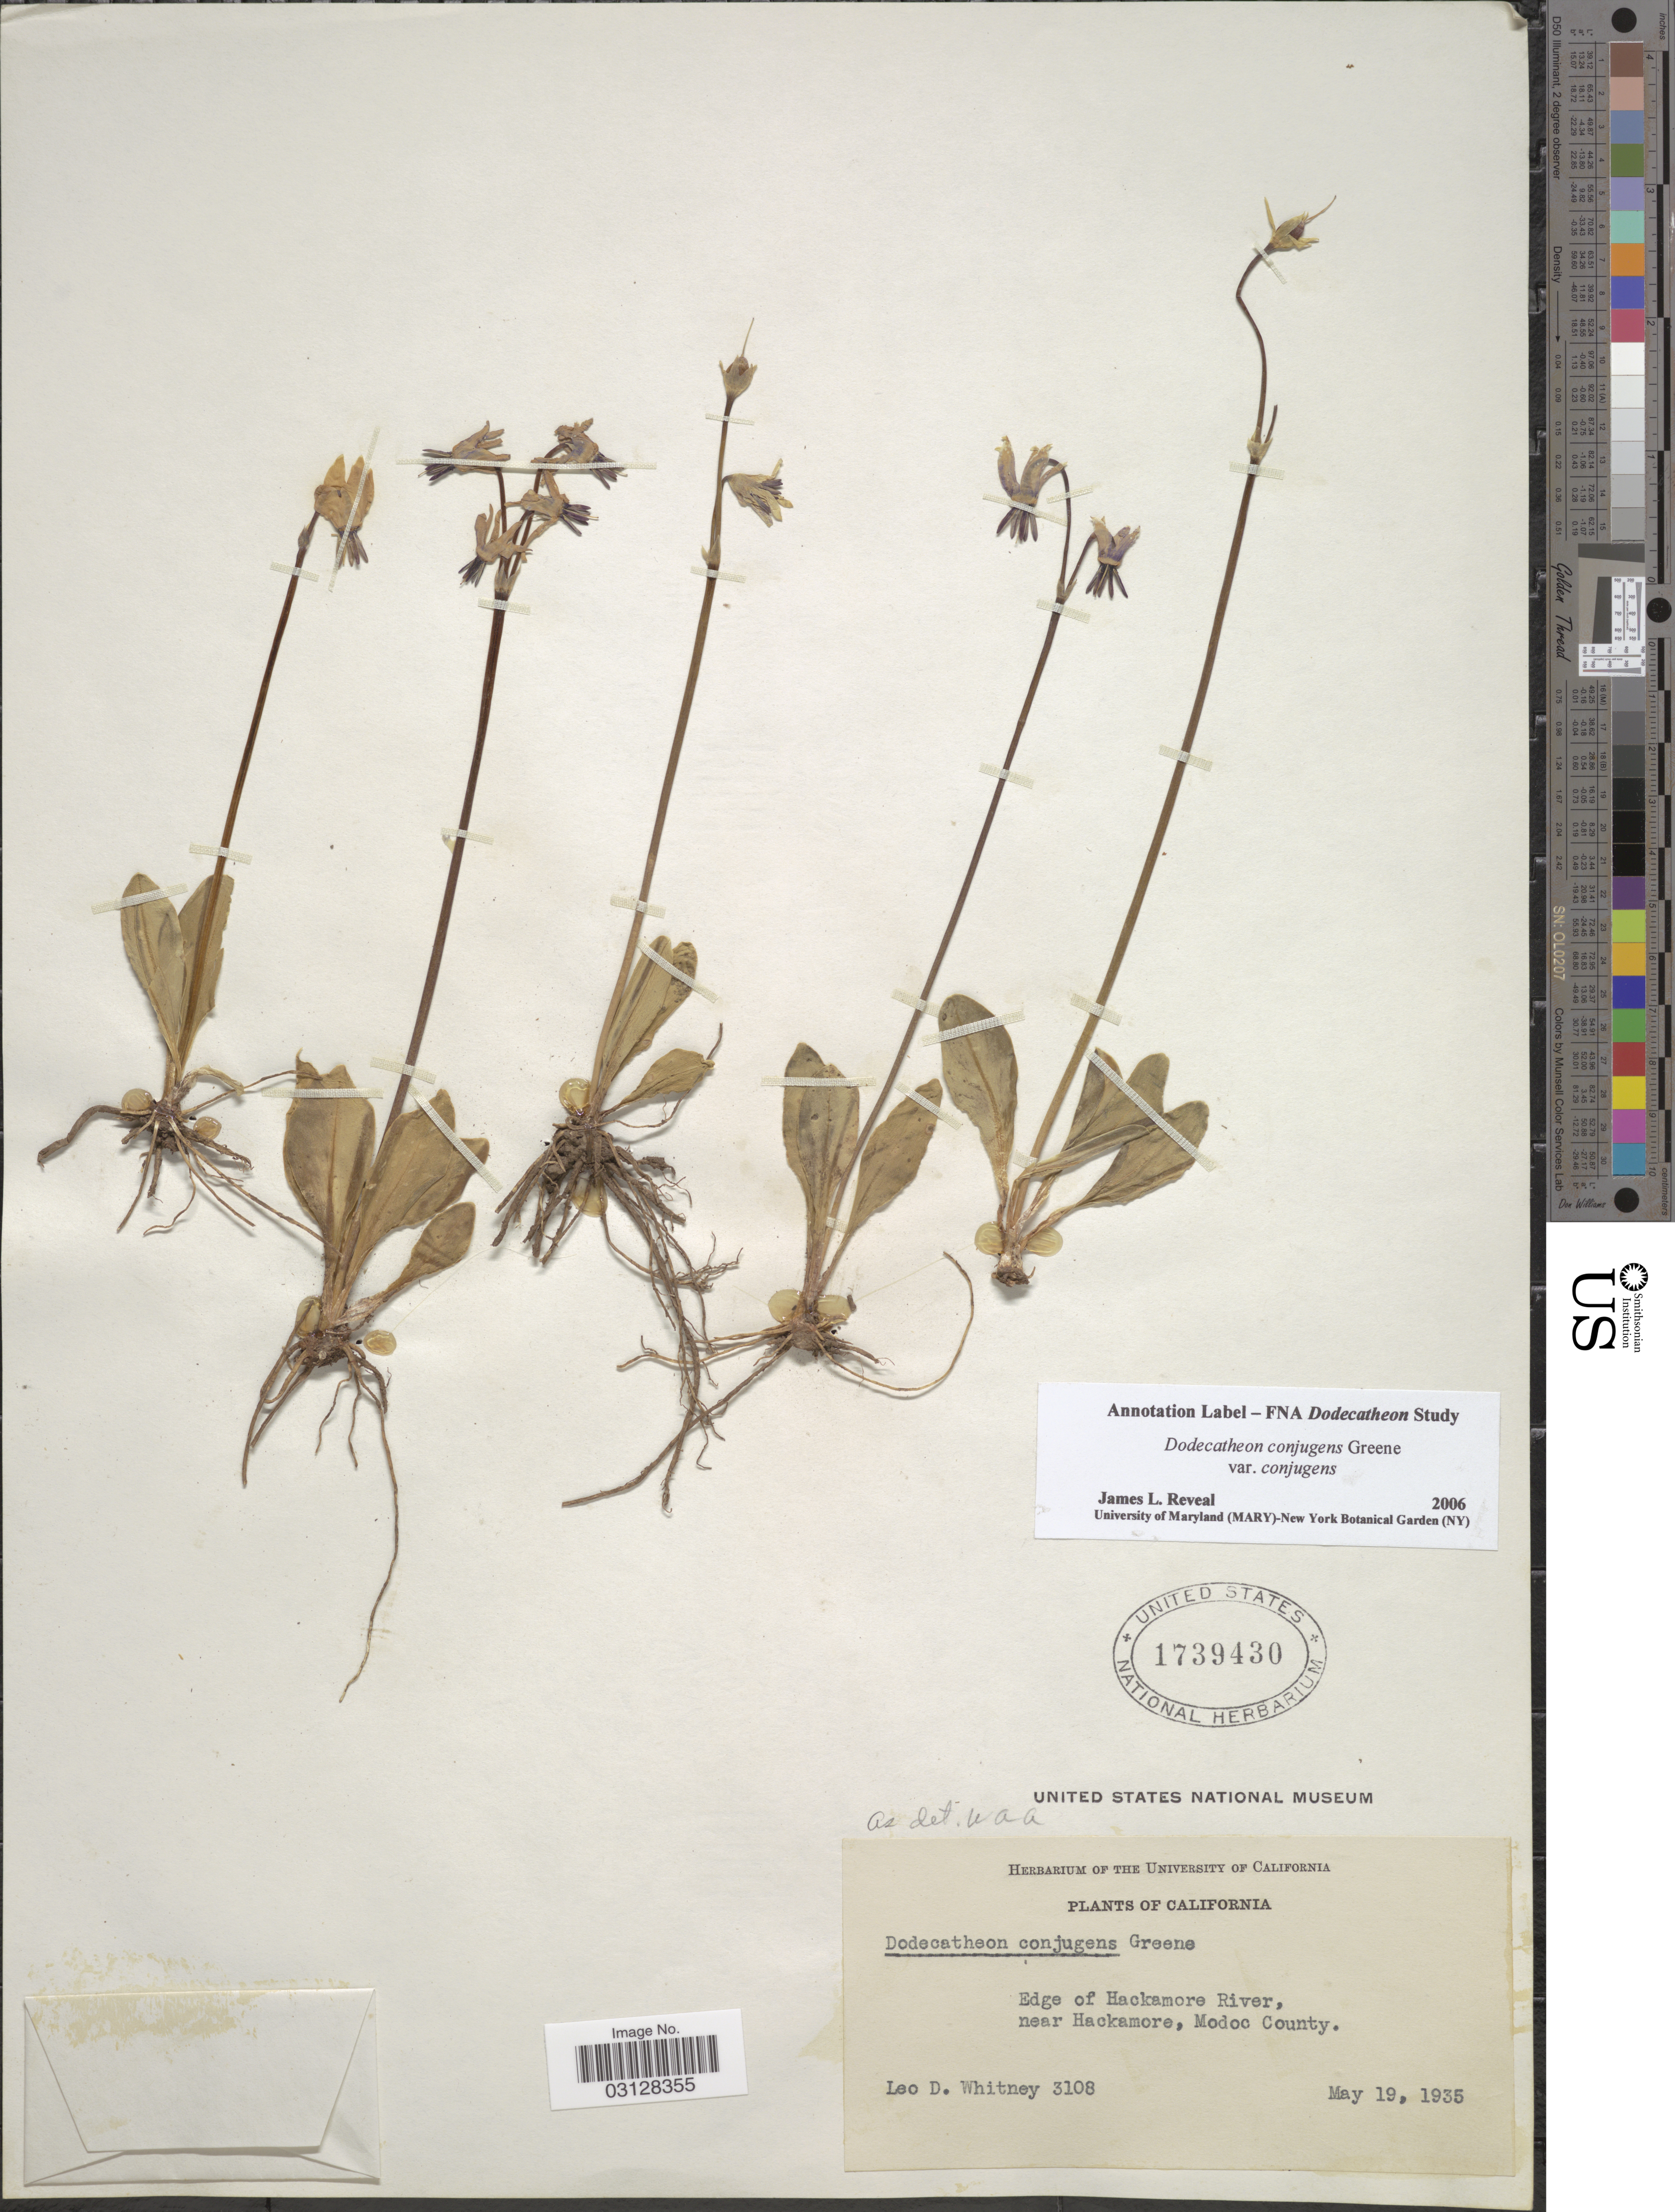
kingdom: Plantae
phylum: Tracheophyta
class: Magnoliopsida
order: Ericales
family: Primulaceae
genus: Dodecatheon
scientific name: Dodecatheon conjugens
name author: Greene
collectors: L. Whitney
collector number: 3108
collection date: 1935-05-19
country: United States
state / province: California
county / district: Modoc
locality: Edge of Hackamore River, near Hackamore, Modoc County.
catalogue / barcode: US 1739430